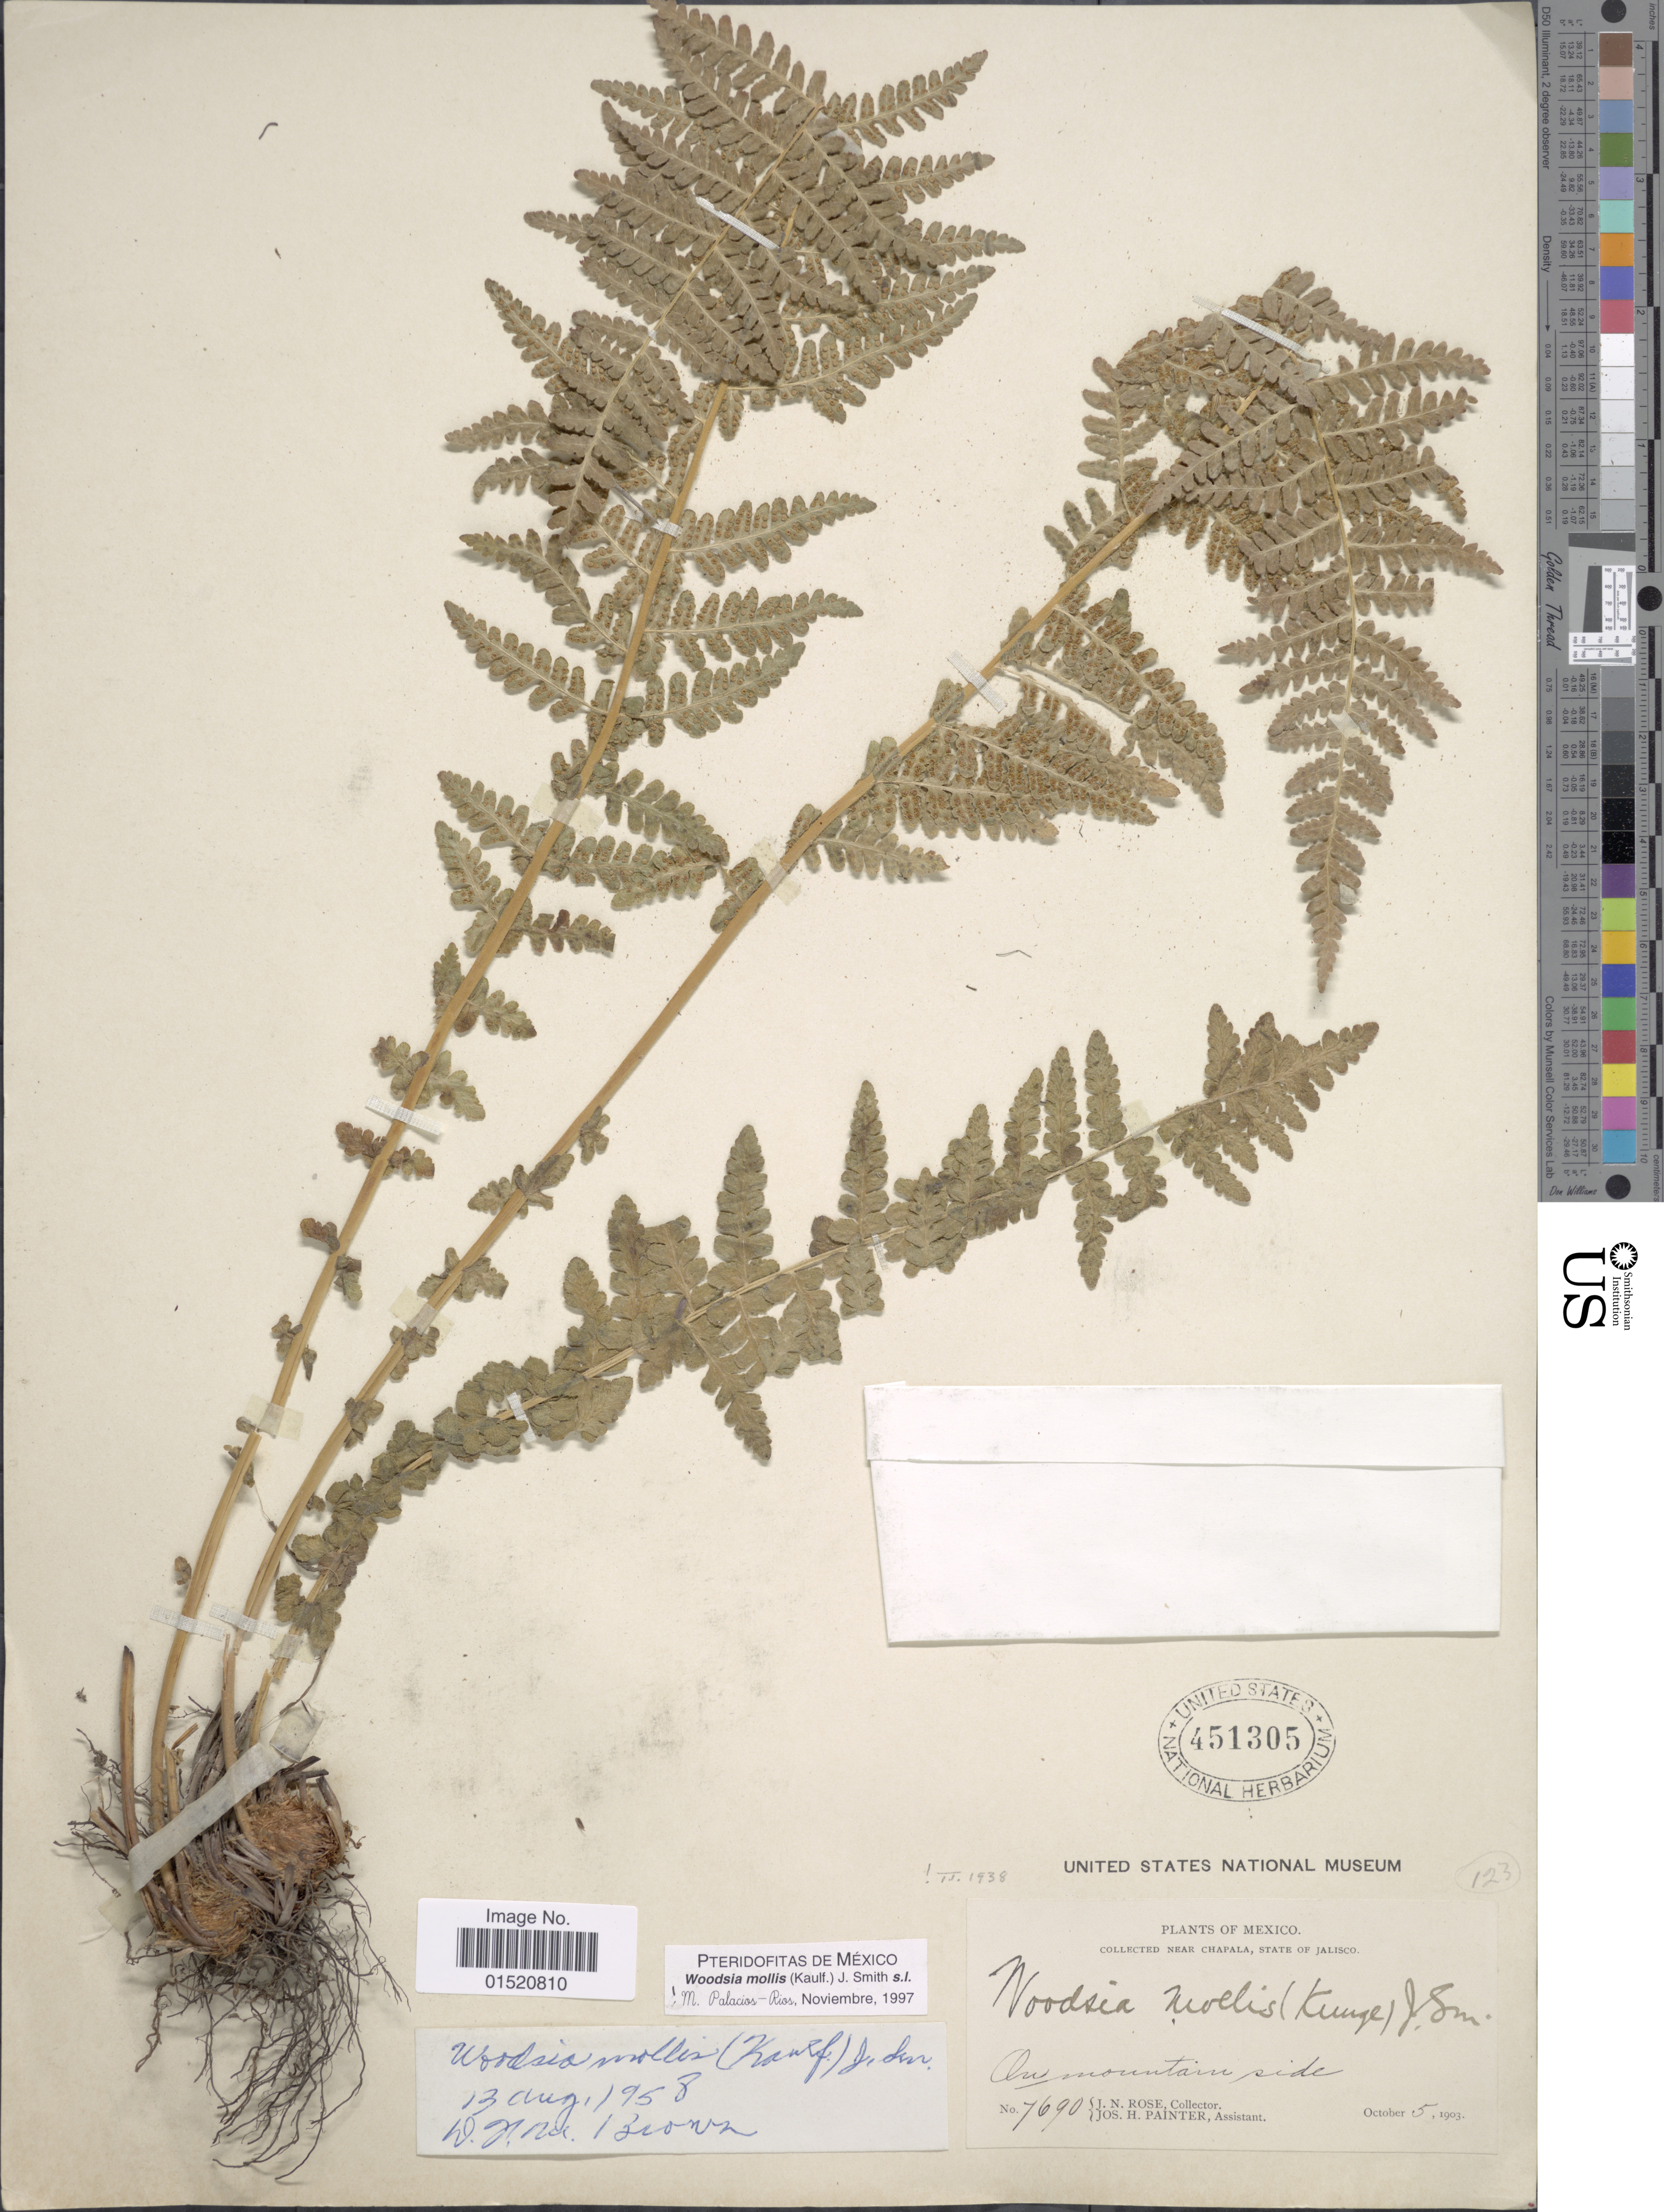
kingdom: Plantae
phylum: Tracheophyta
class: Polypodiopsida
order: Polypodiales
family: Woodsiaceae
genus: Woodsia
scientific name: Woodsia mollis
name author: (Kaulf.) J. Sm.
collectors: J. N. Rose & J. H. Painter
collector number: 7690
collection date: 1903-10-05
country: Mexico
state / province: Jalisco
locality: Near Chapala, On mountain side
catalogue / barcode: US 451305